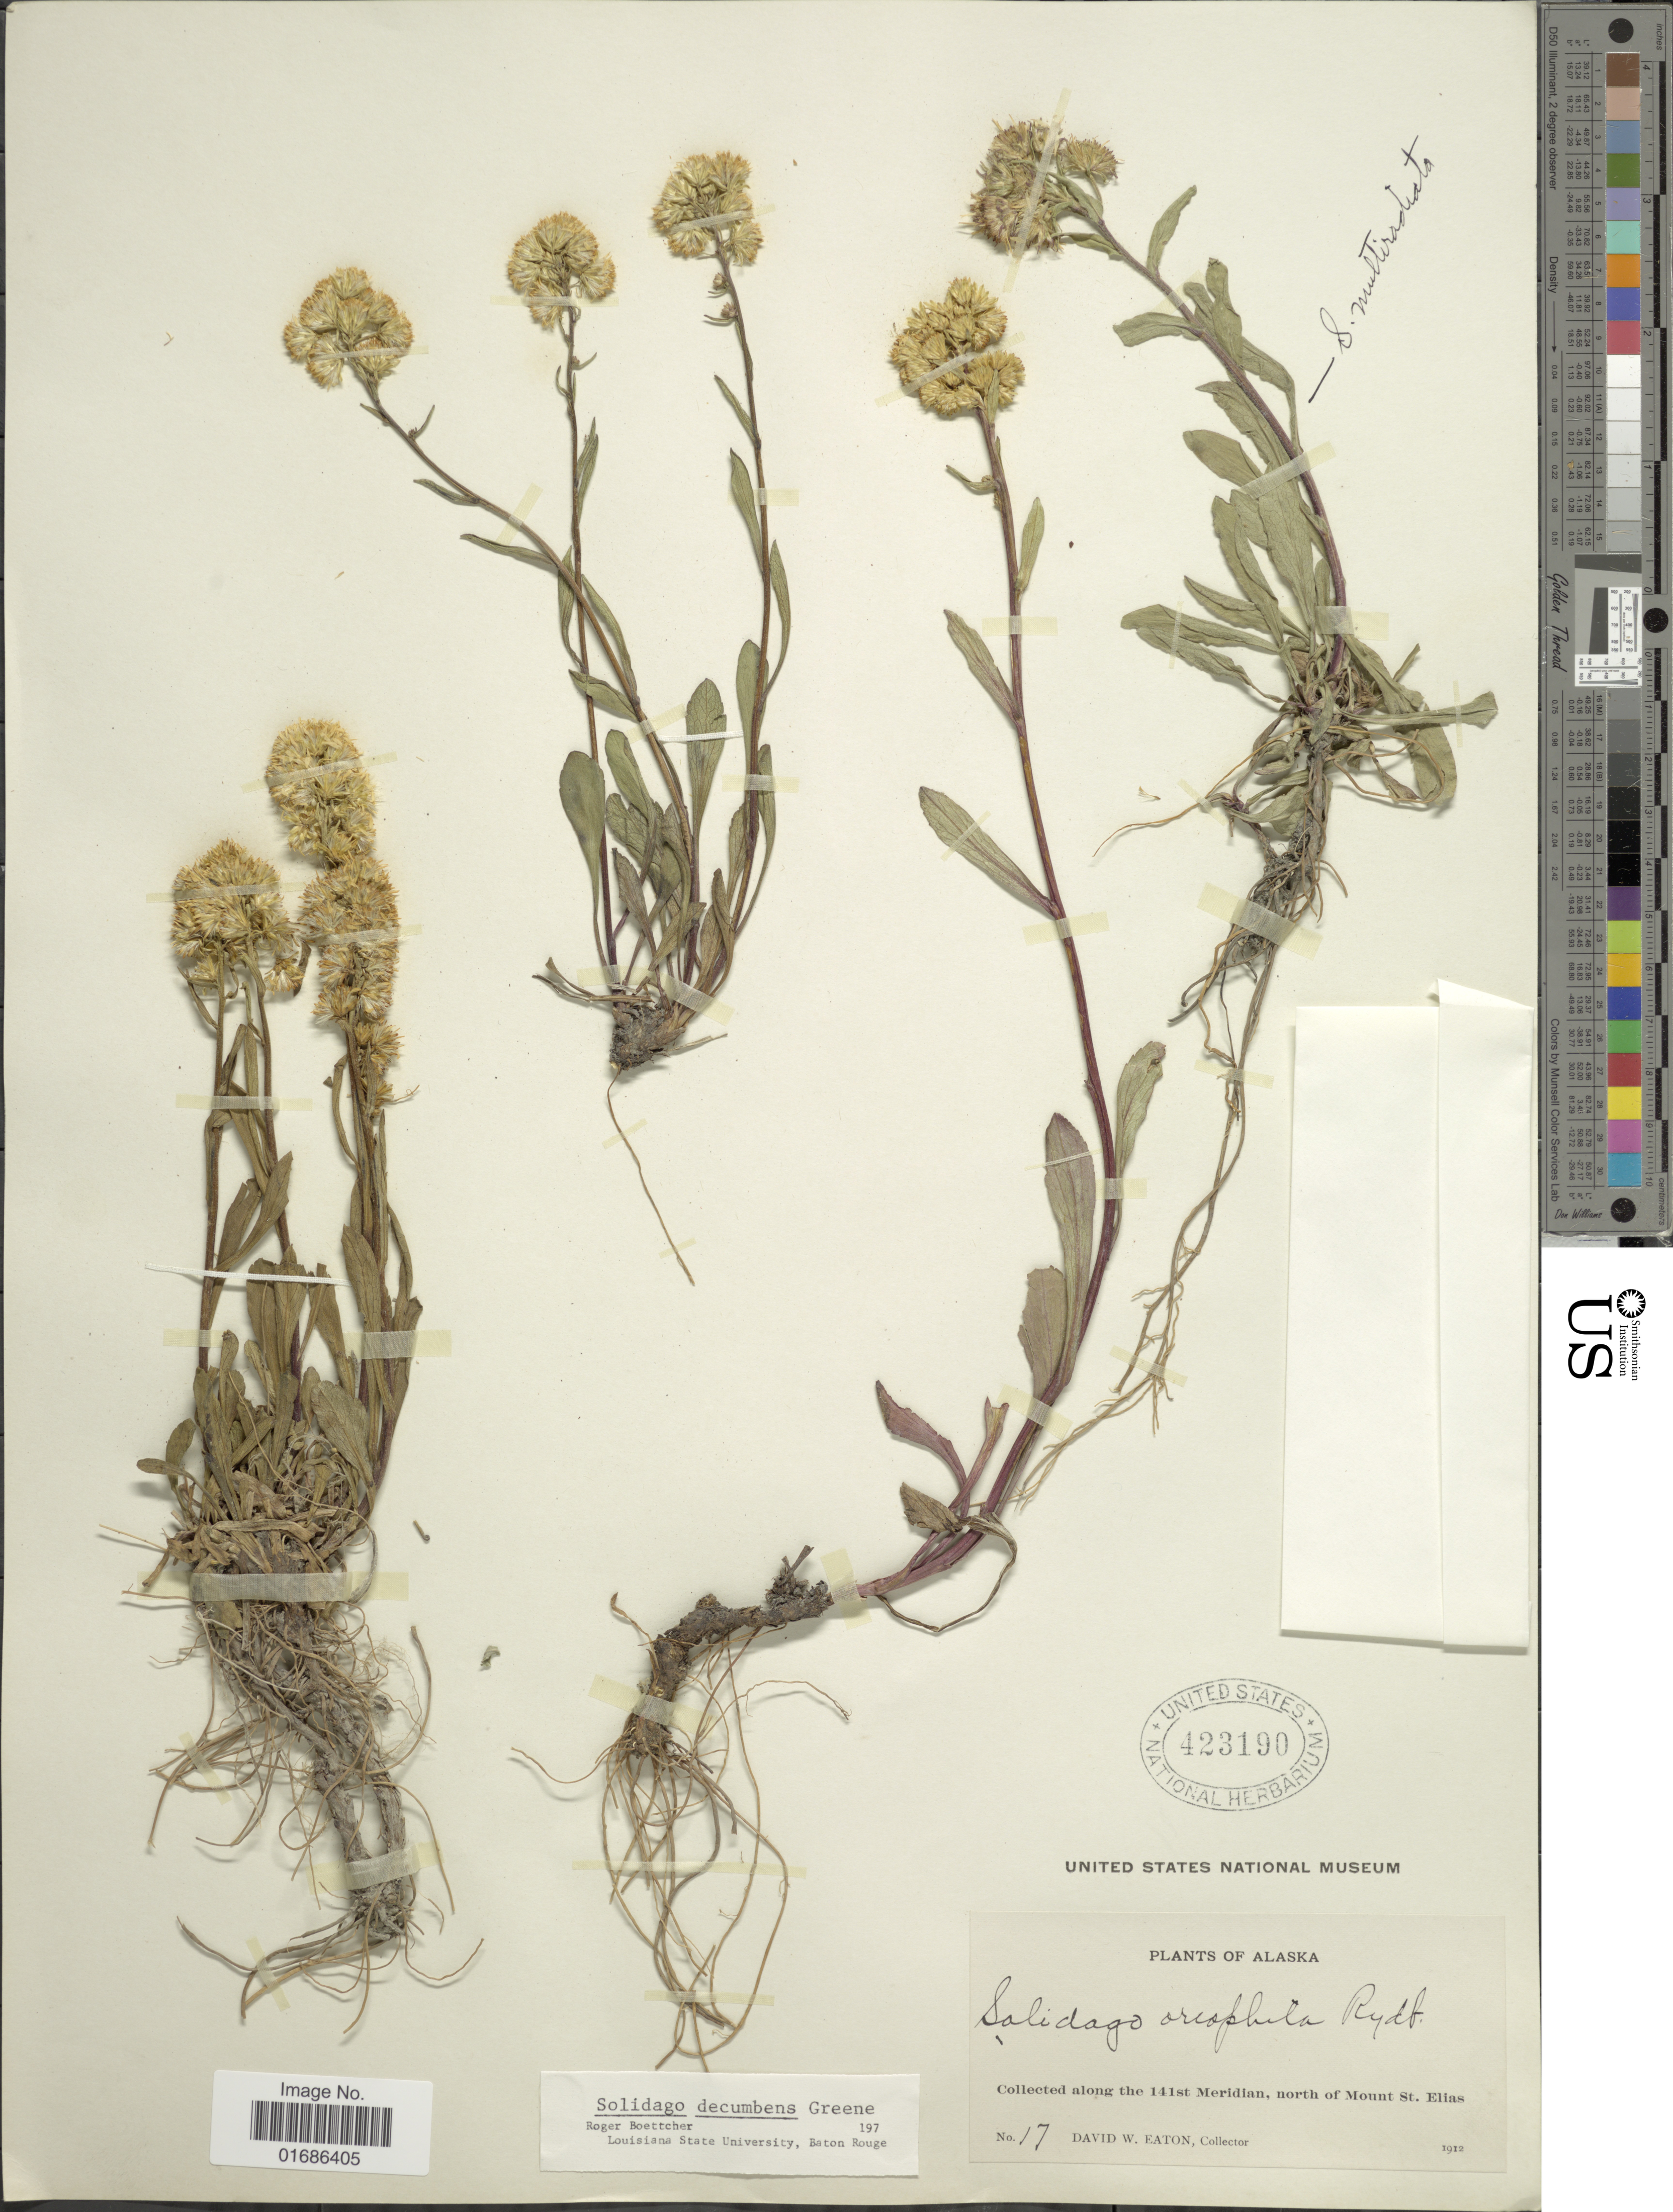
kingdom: Plantae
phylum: Tracheophyta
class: Magnoliopsida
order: Asterales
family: Asteraceae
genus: Solidago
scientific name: Solidago decumbens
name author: Greene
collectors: D. Eaton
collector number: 17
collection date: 1912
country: United States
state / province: Alaska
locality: Along the 141st Meridian, north of Mount St Elias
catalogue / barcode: US 423190